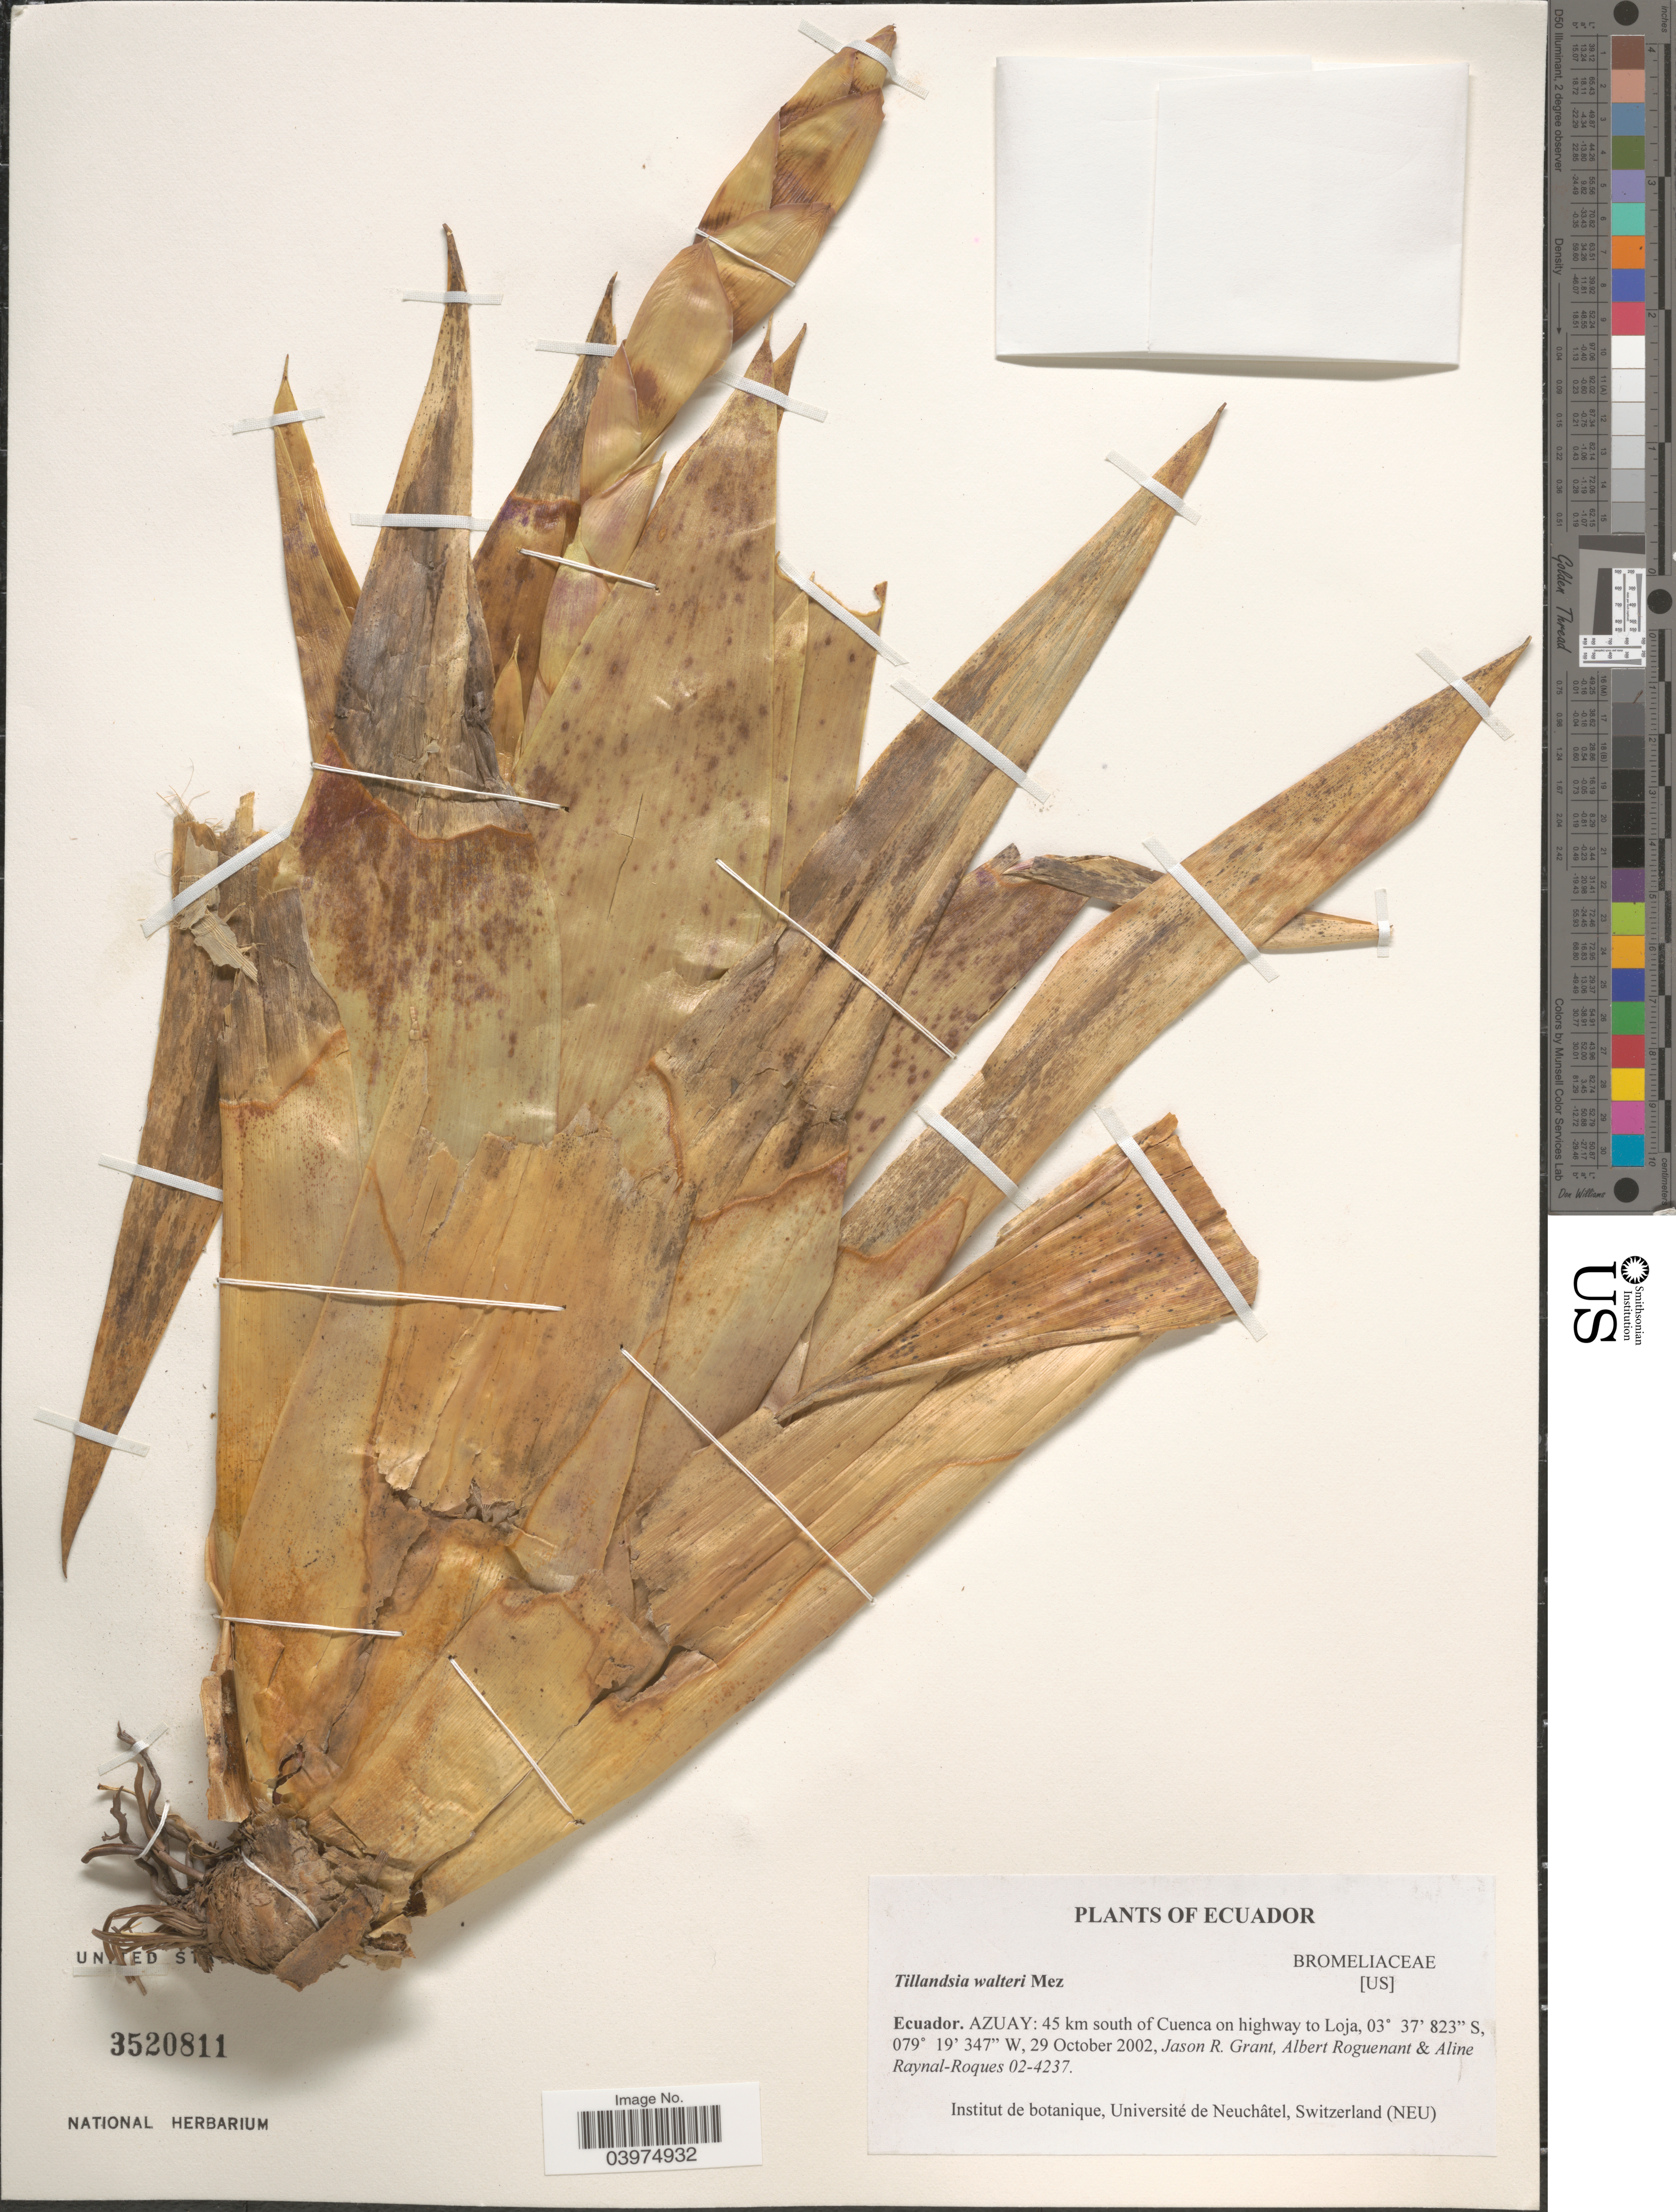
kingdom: Plantae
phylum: Tracheophyta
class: Liliopsida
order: Poales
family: Bromeliaceae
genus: Tillandsia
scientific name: Tillandsia walteri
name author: Mez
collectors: J. R. Grant, A. Roguenant & A. M. Raynal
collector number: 02-4237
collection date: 2002-10-29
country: Ecuador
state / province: Azuay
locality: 45 km south of Cuenca on highway to Loja.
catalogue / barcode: US 3520811